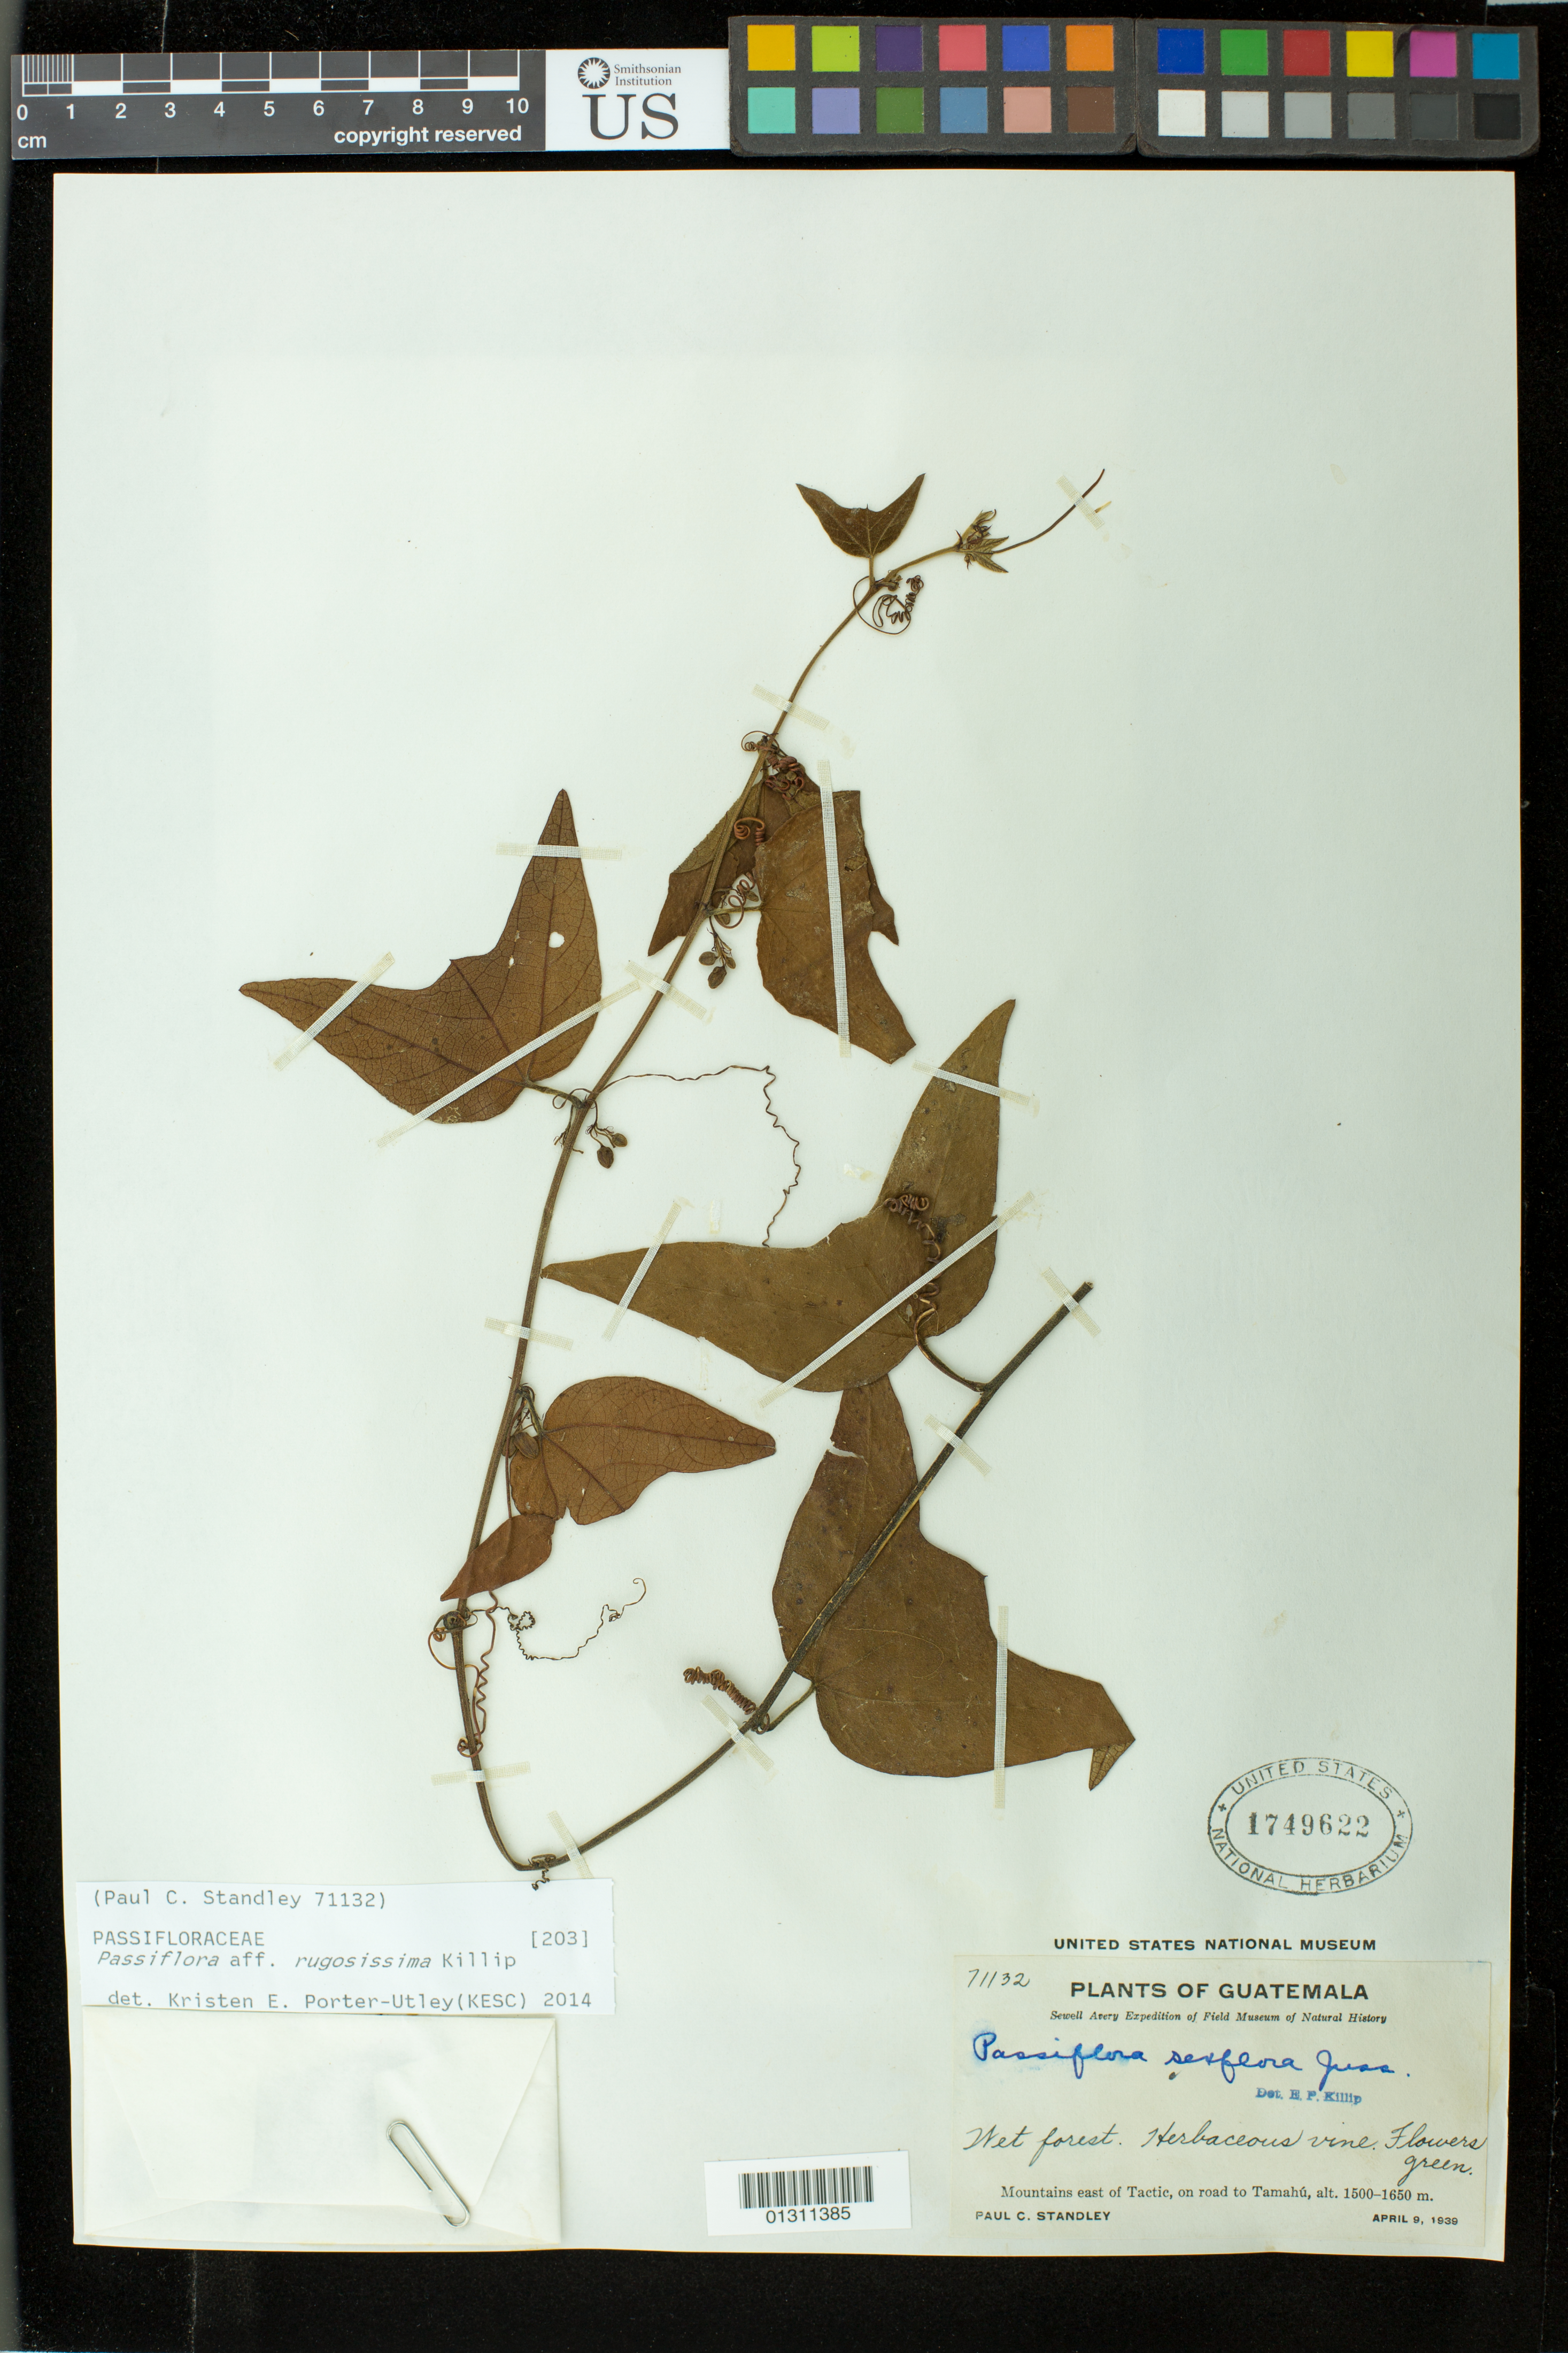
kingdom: Plantae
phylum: Tracheophyta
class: Magnoliopsida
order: Malpighiales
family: Passifloraceae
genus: Passiflora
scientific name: Passiflora rugosissima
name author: Killip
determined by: Porter-Utley, Kristen E.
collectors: P. C. Standley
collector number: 71132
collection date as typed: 09 Apr 1939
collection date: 1939-04-09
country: Guatemala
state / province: Alta Verapaz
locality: Mountains E of Tactic, on road to Tamahu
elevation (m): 1500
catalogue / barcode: US 1749622